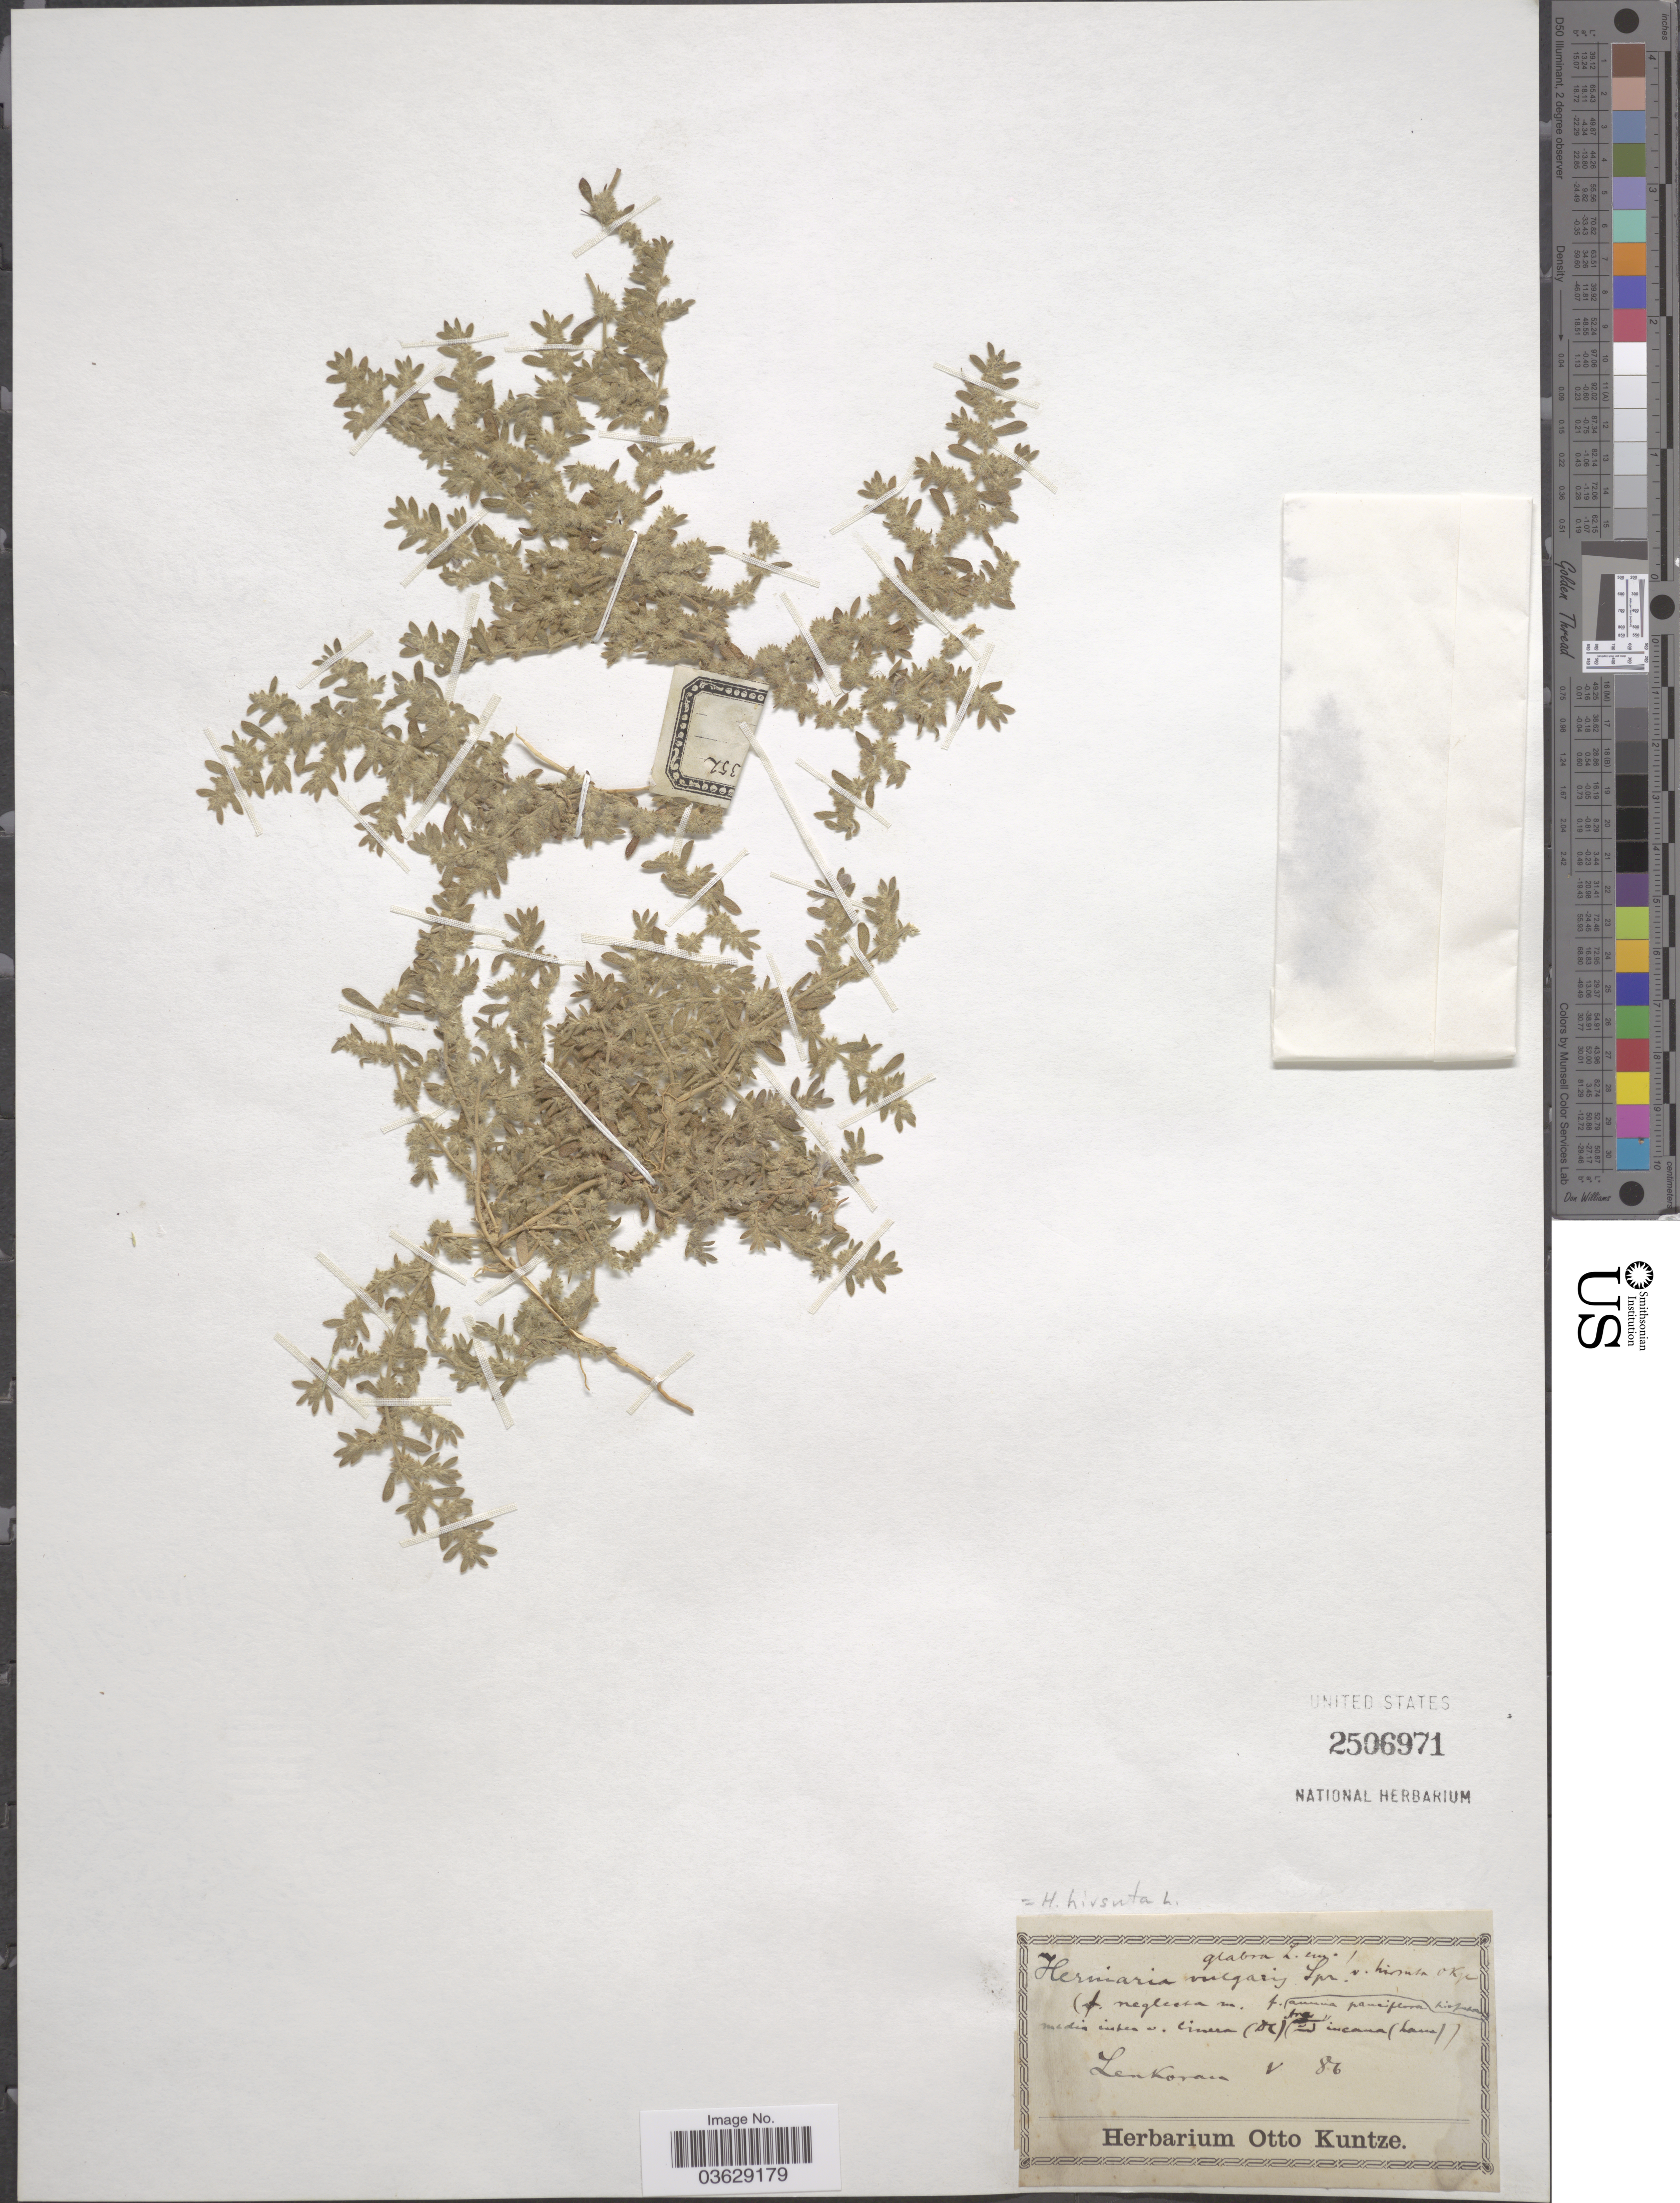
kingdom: Plantae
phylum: Tracheophyta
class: Magnoliopsida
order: Caryophyllales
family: Caryophyllaceae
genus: Herniaria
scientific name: Herniaria hirsuta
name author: L.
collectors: ex herb. Otto Kuntze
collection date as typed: Transcribed d/m/y: /5/86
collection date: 1886-05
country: Azerbaijan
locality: Lenkoran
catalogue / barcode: US 2506971